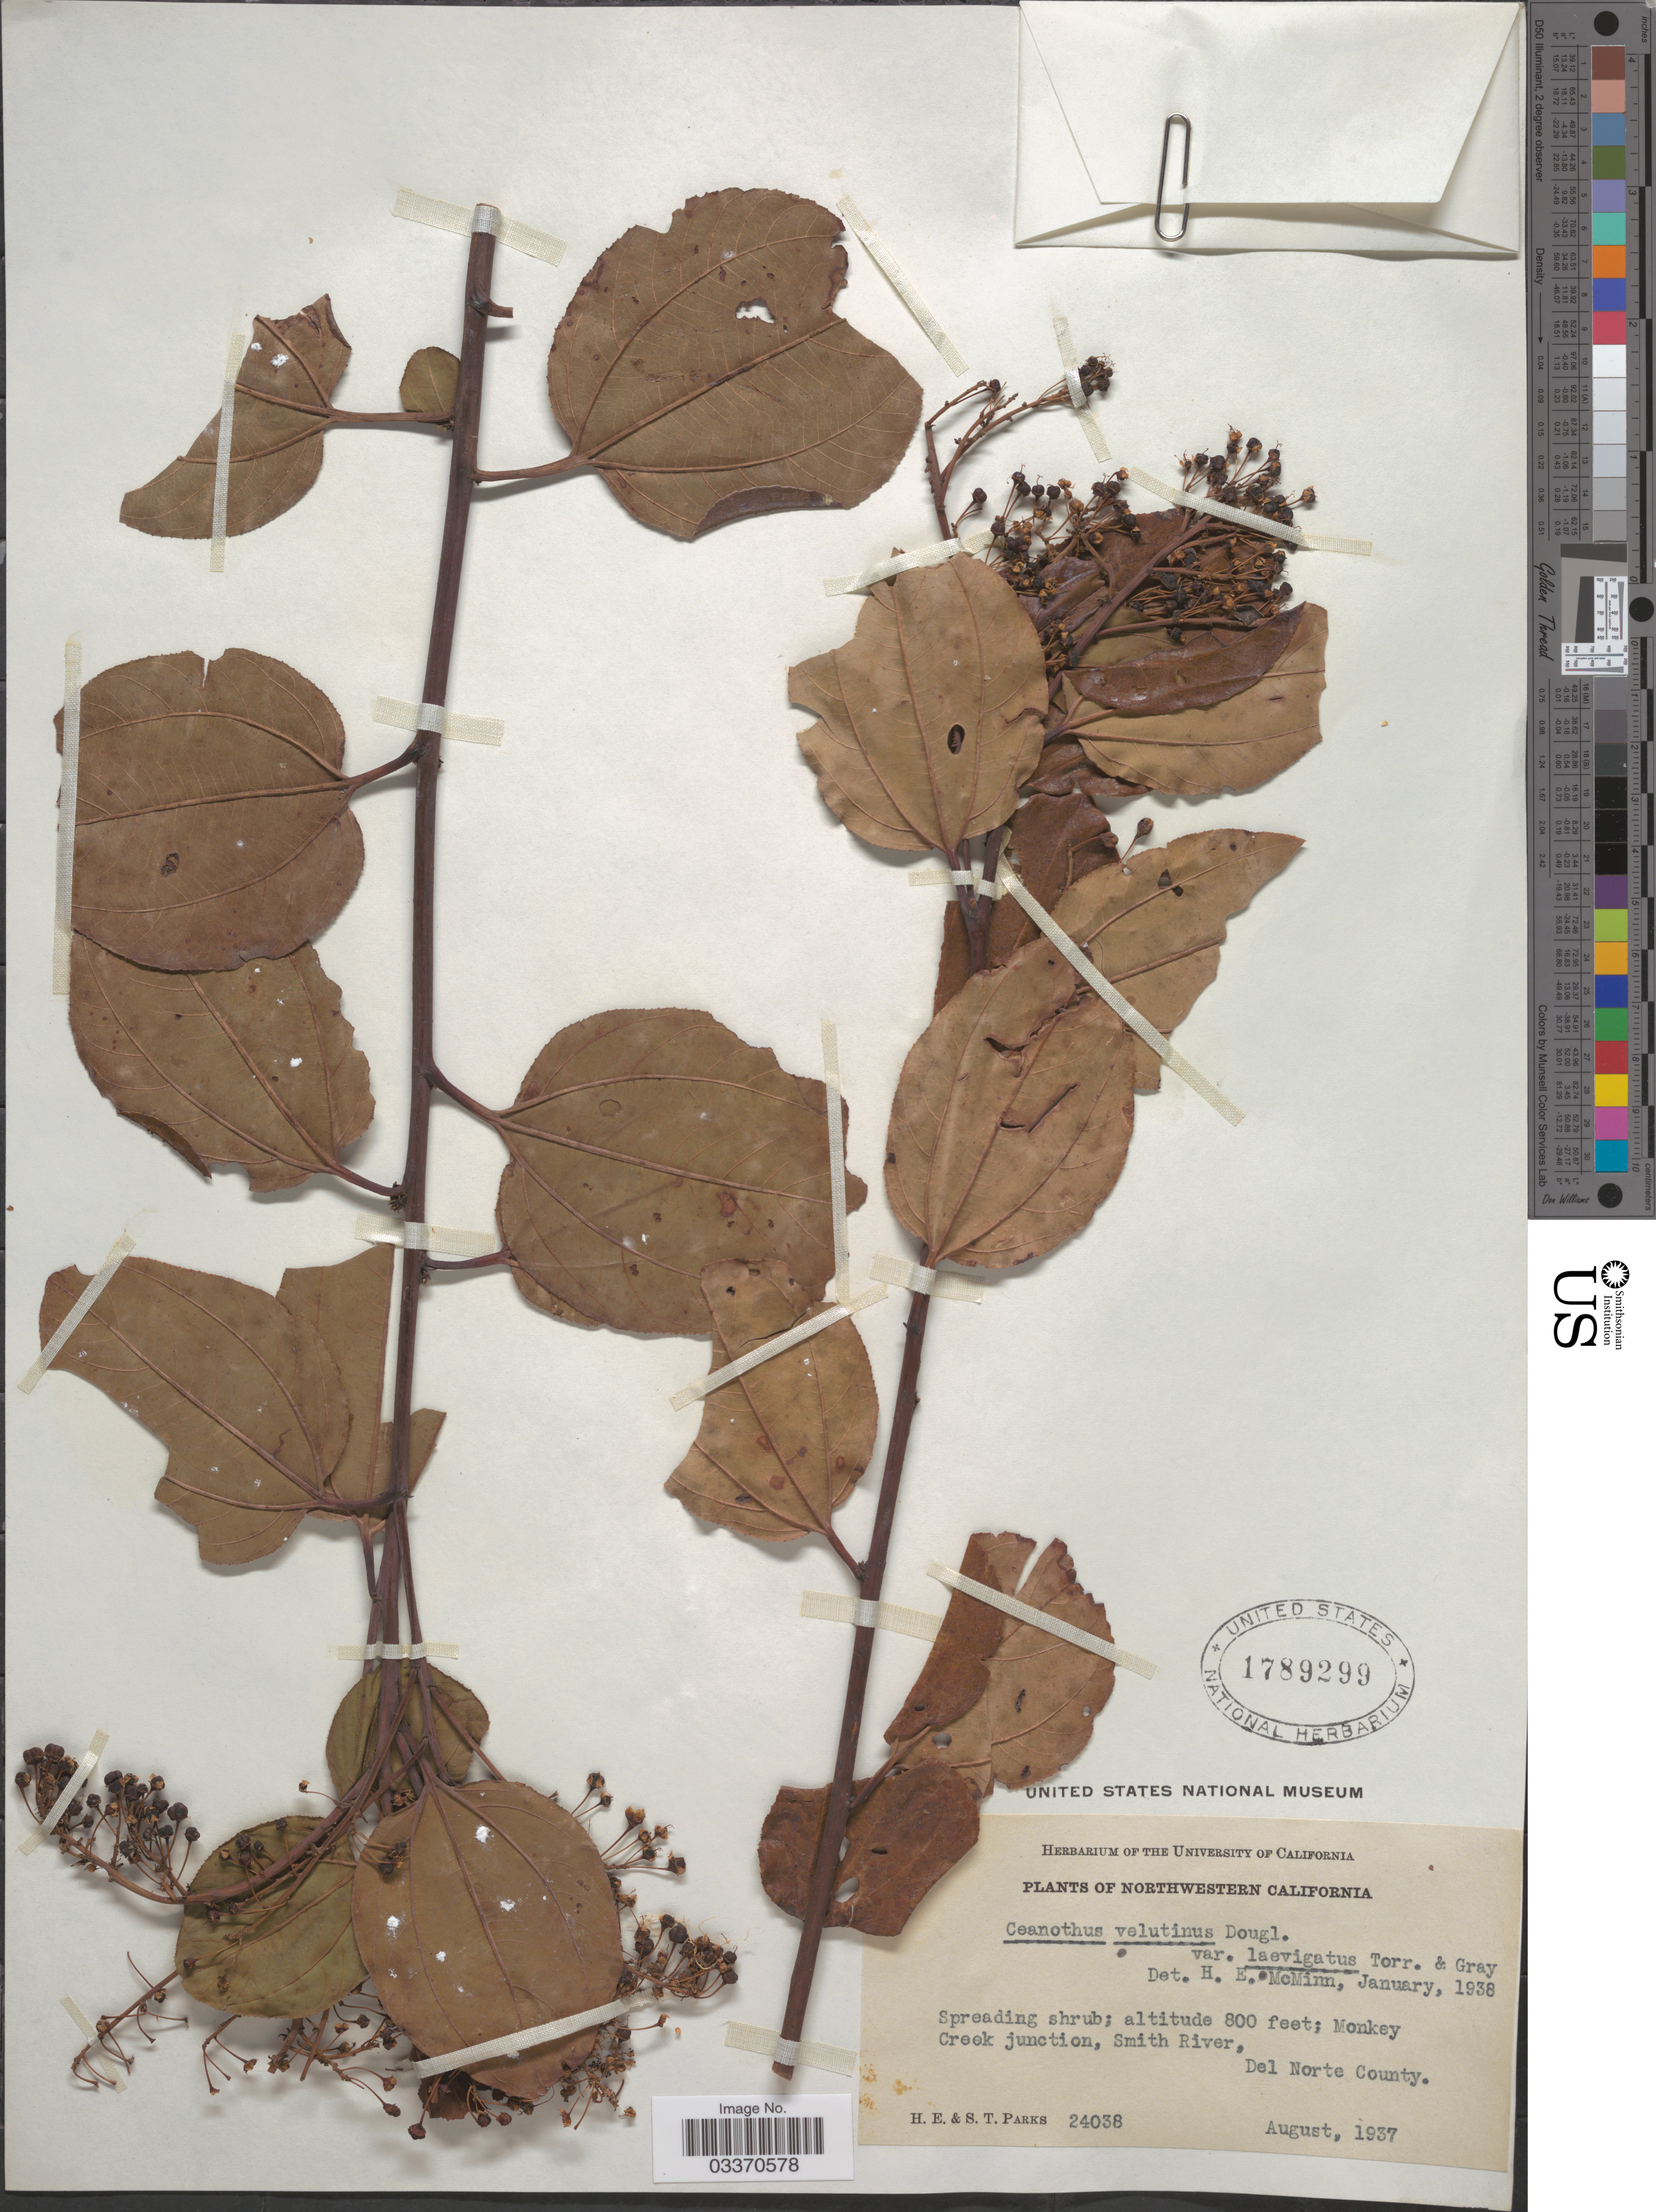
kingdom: Plantae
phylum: Tracheophyta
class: Magnoliopsida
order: Rosales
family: Rhamnaceae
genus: Ceanothus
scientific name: Ceanothus velutinus var. laevigatus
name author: Torr. & A. Gray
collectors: H. E. Parks & S. Parks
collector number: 24038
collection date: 1937-08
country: United States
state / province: California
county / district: Del Norte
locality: Northwestern California. Monkey Creek junction, Smith River, Del Norte County.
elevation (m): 244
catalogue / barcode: US 1789299